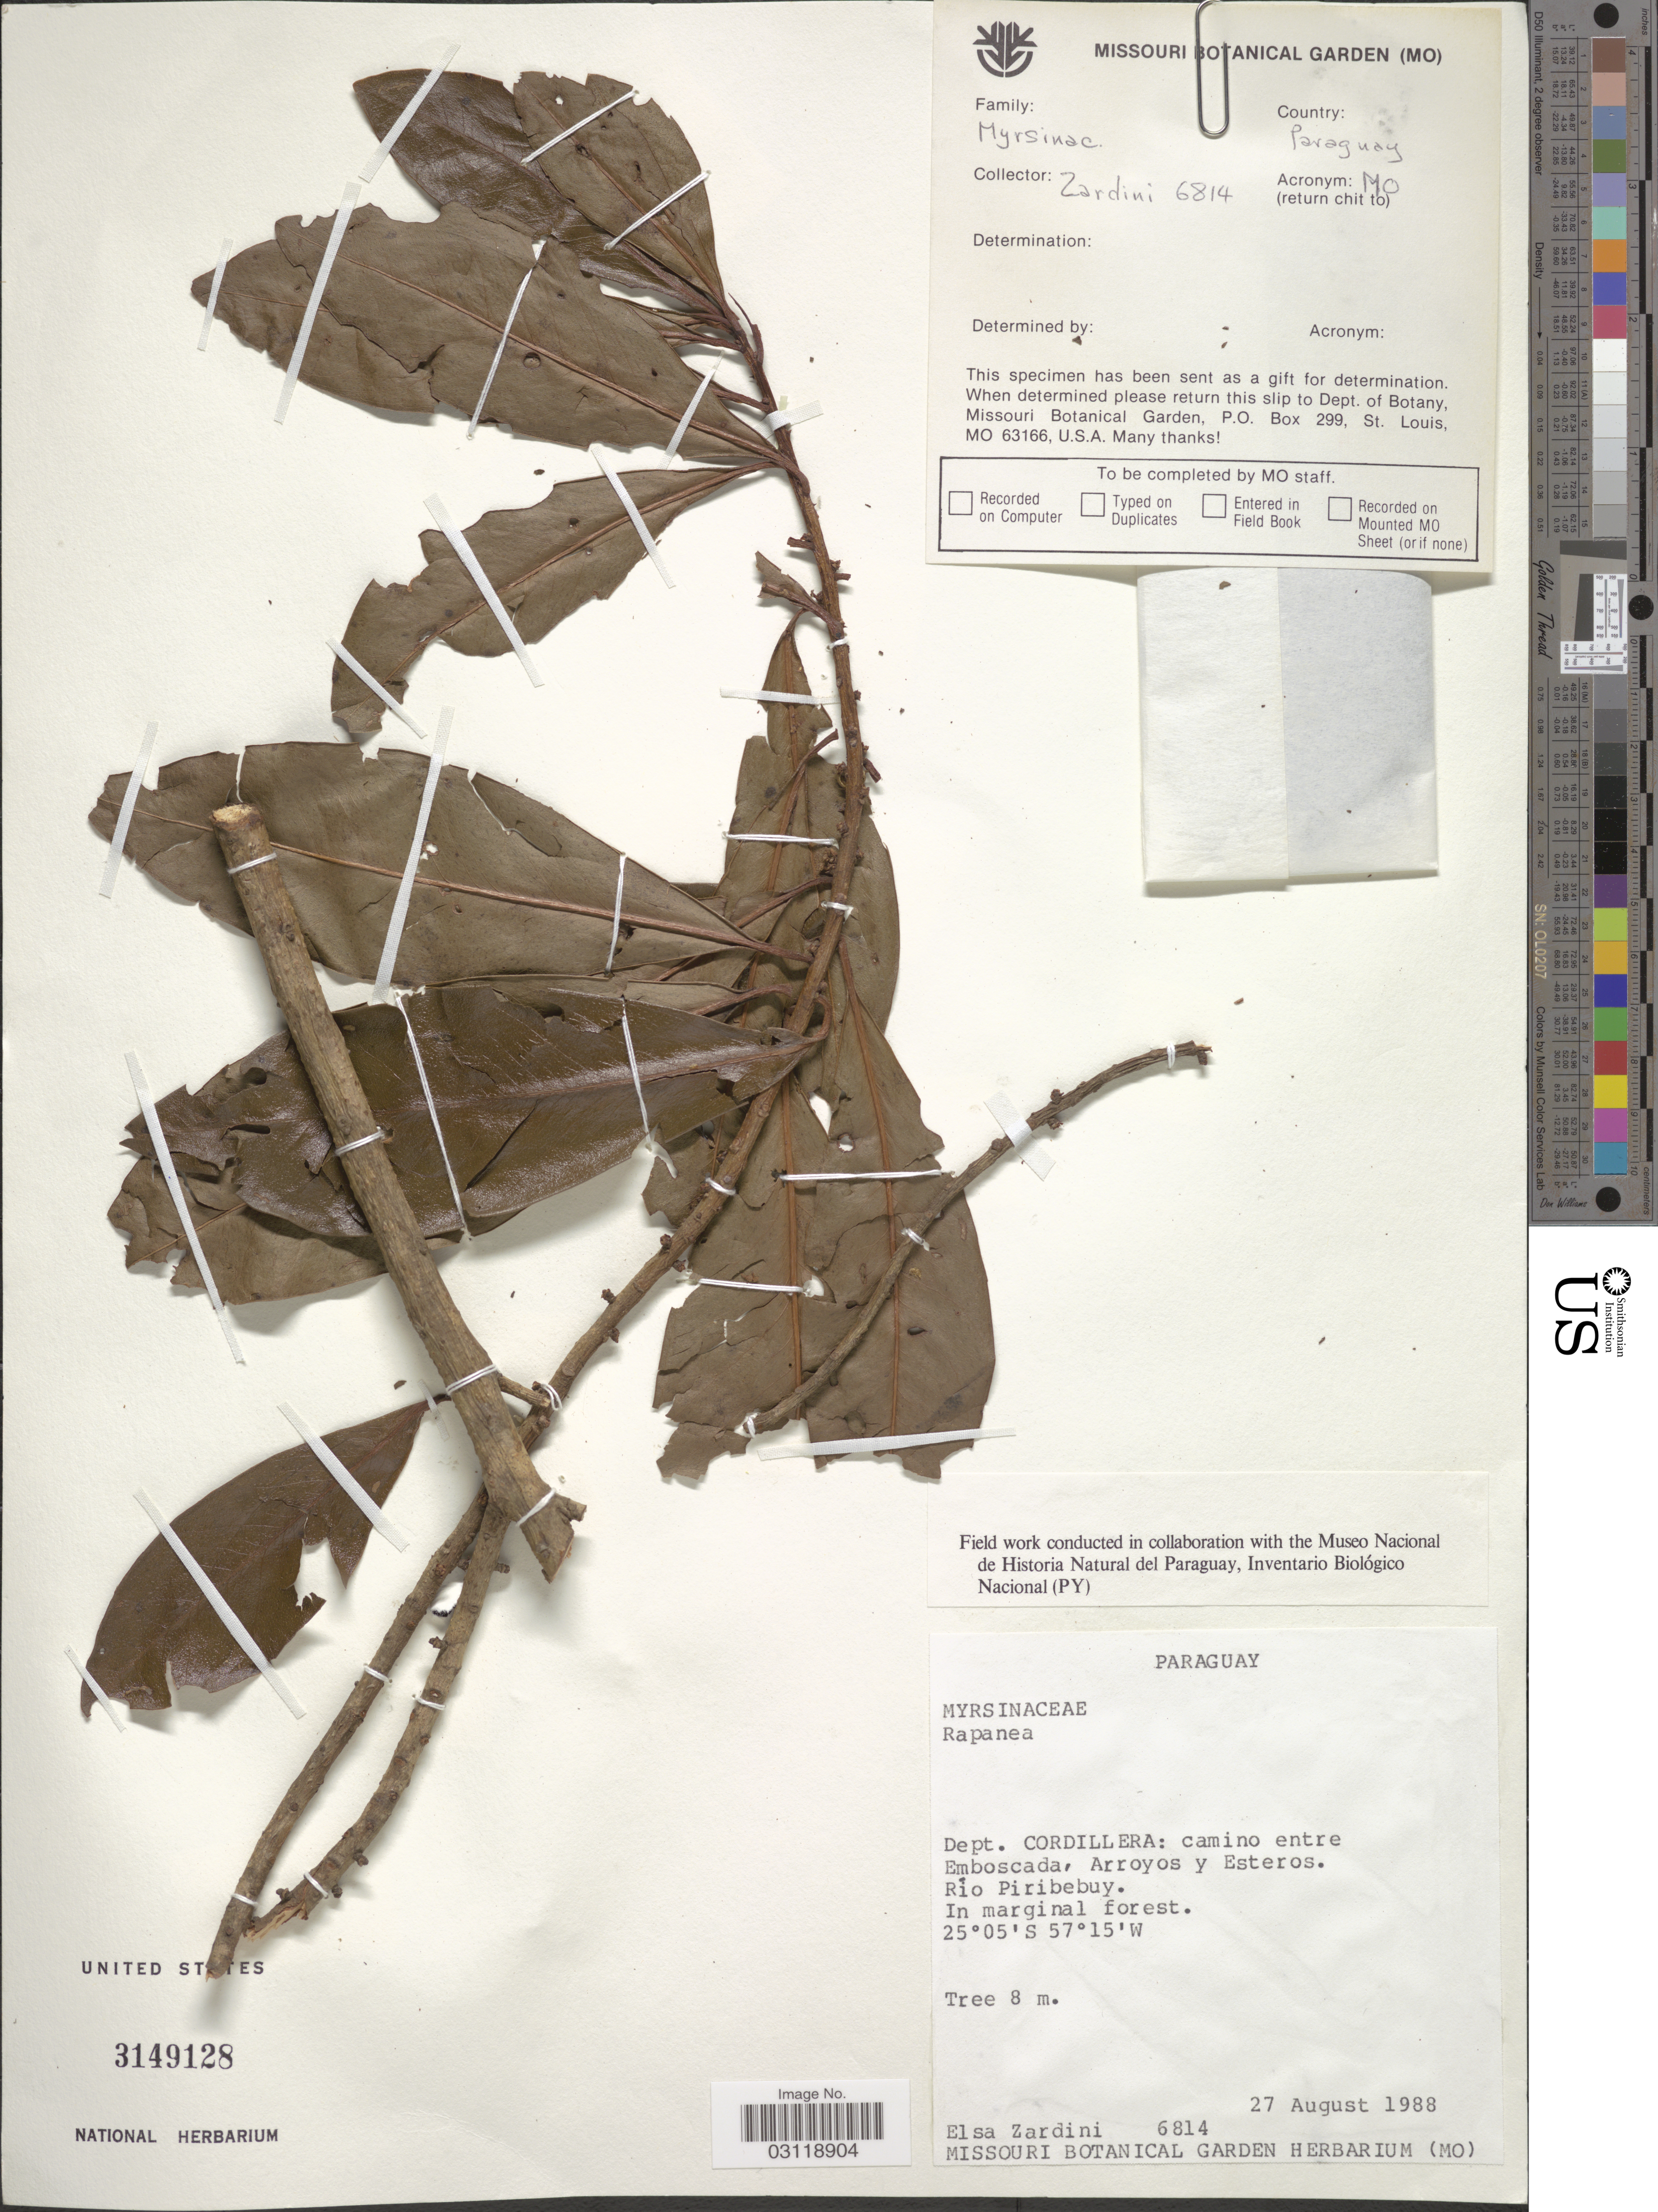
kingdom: Plantae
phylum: Tracheophyta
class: Magnoliopsida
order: Ericales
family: Primulaceae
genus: Rapanea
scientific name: Rapanea sp.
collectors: E. M. Zardini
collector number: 6814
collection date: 1988-08-27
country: Paraguay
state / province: Cordillera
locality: Dept. Cordillera: camino entre Emboscada, Arroyos y Esteros. Río Piribebuy.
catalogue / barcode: US 3149128